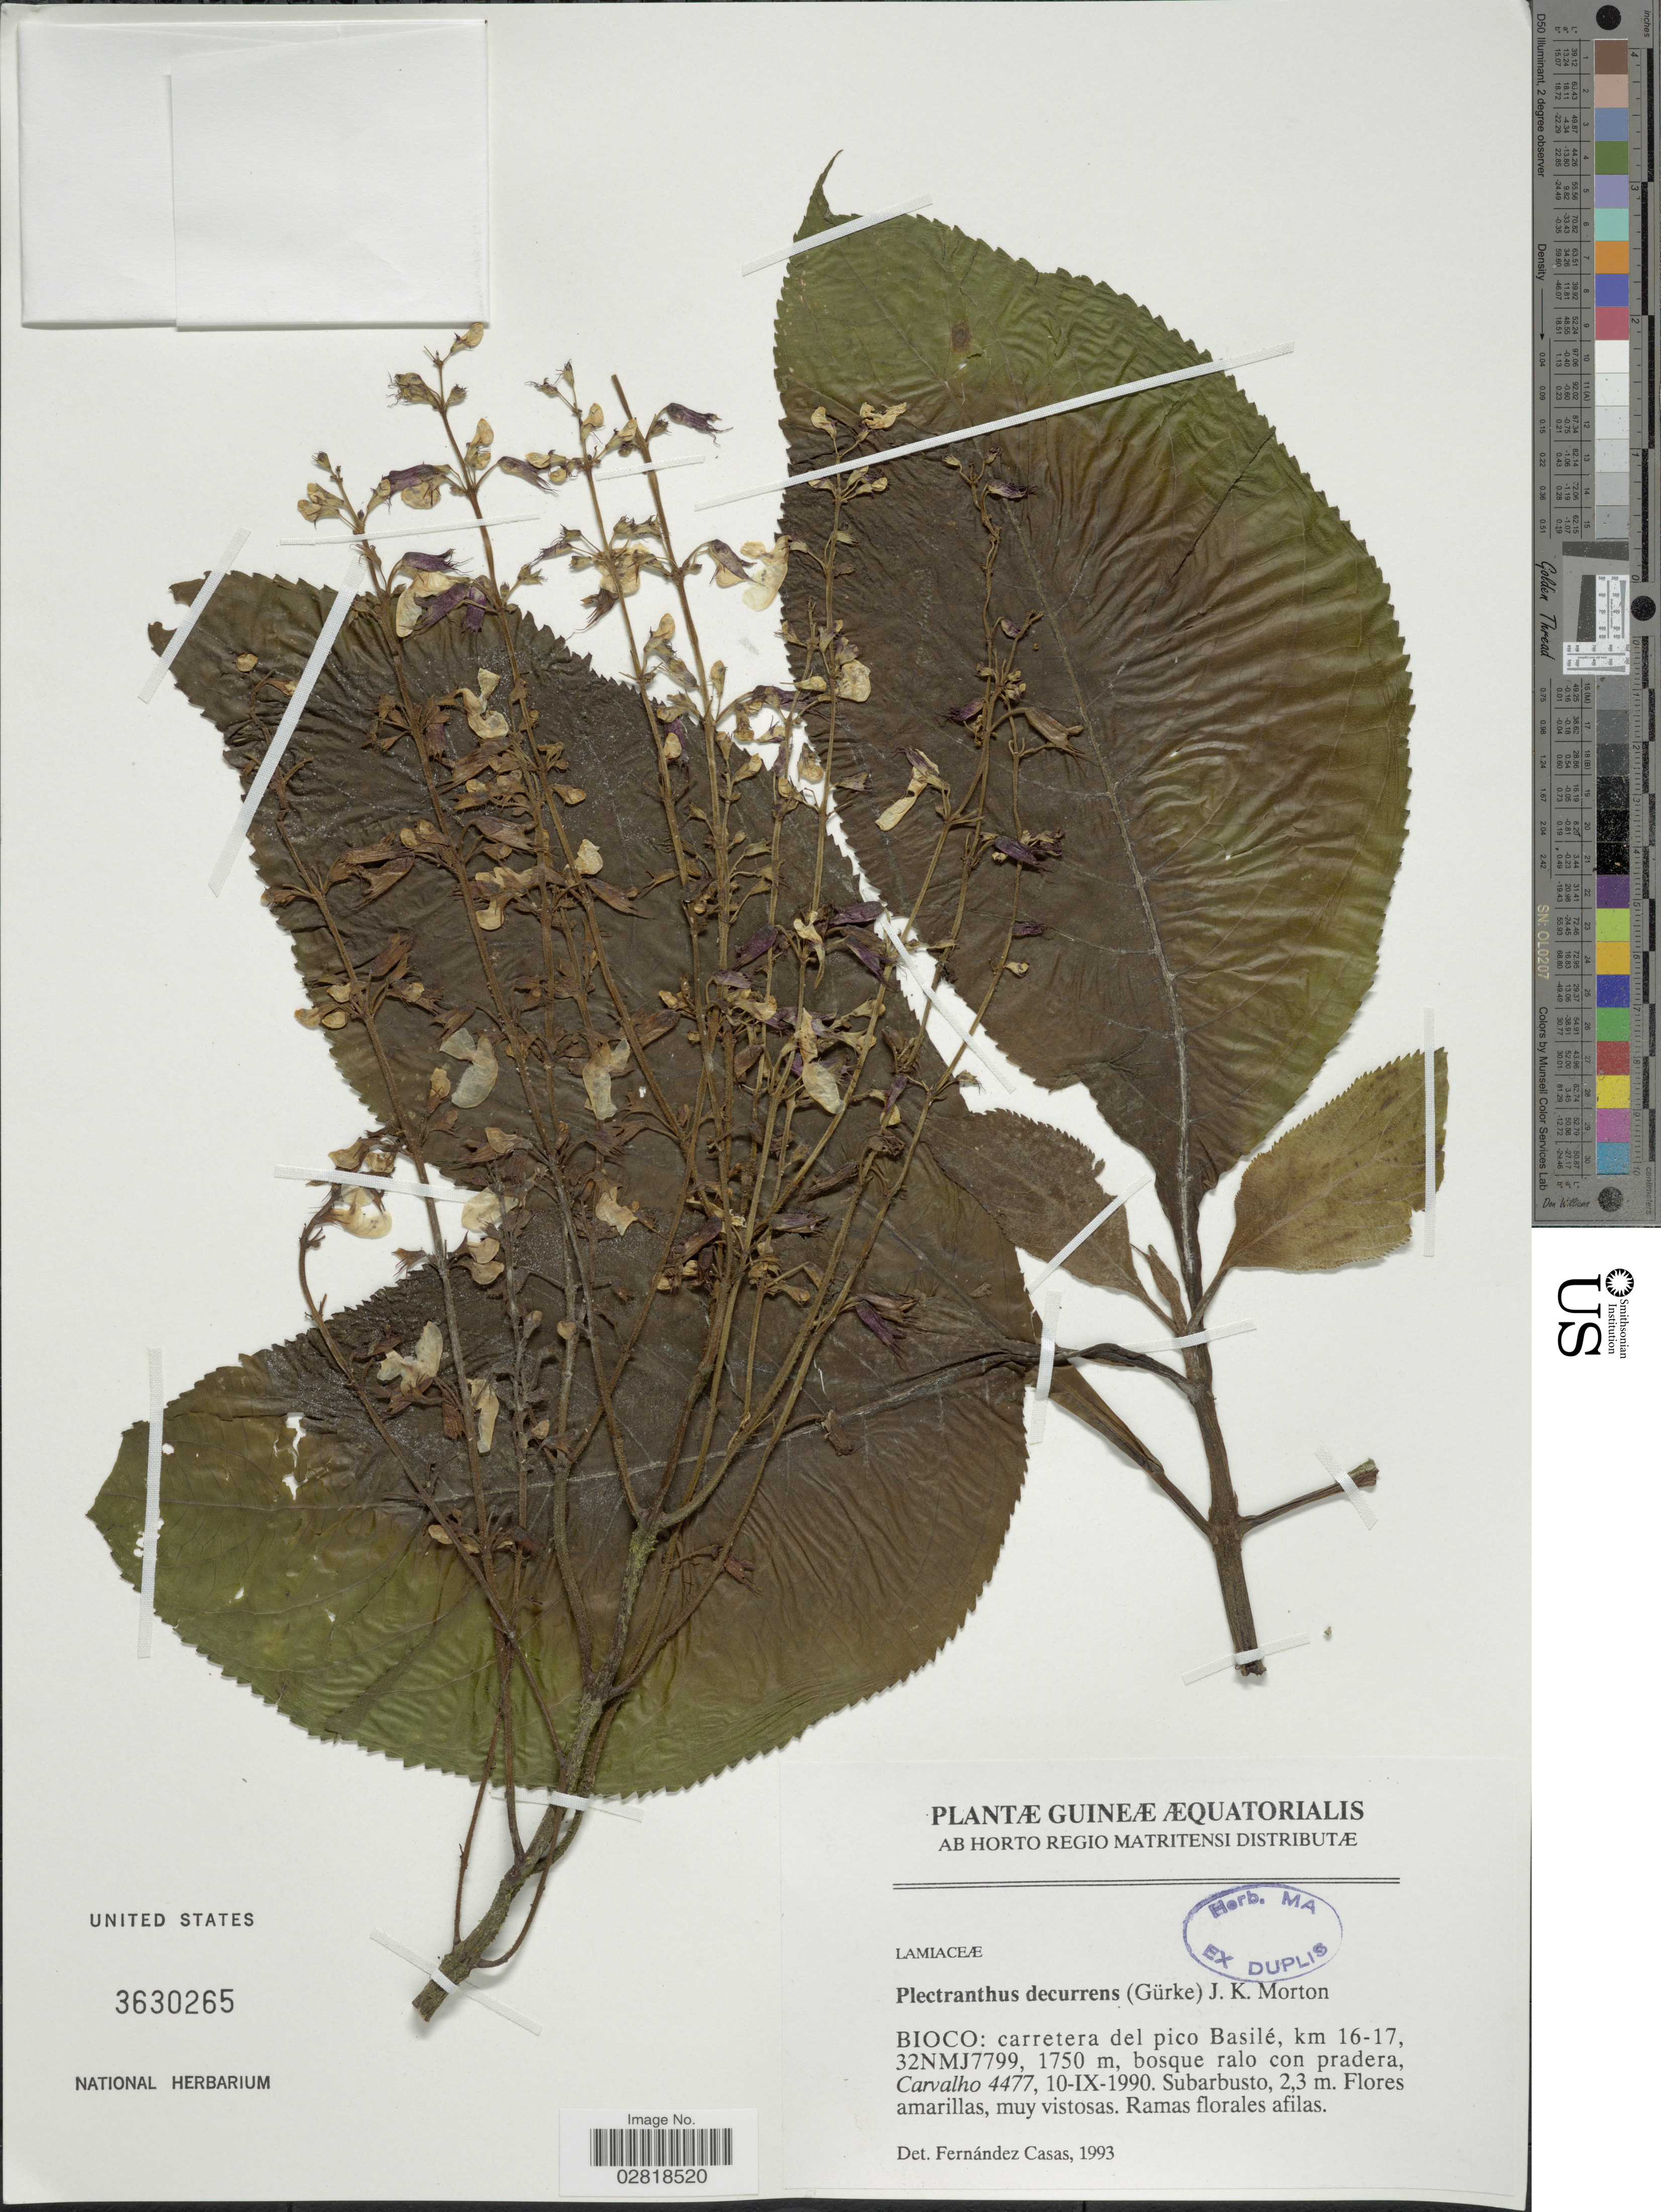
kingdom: Plantae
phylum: Tracheophyta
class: Magnoliopsida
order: Lamiales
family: Lamiaceae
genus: Plectranthus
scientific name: Plectranthus decurrens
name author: (Gürke) J.K. Morton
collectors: Carvalho, --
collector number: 4477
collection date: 1990-09-10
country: Equatorial Guinea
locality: Guineæ Æquatorialis. Bioco: carretera al pico Basilé, km 16-17, 32NMJ7799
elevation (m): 1750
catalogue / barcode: US 3630265